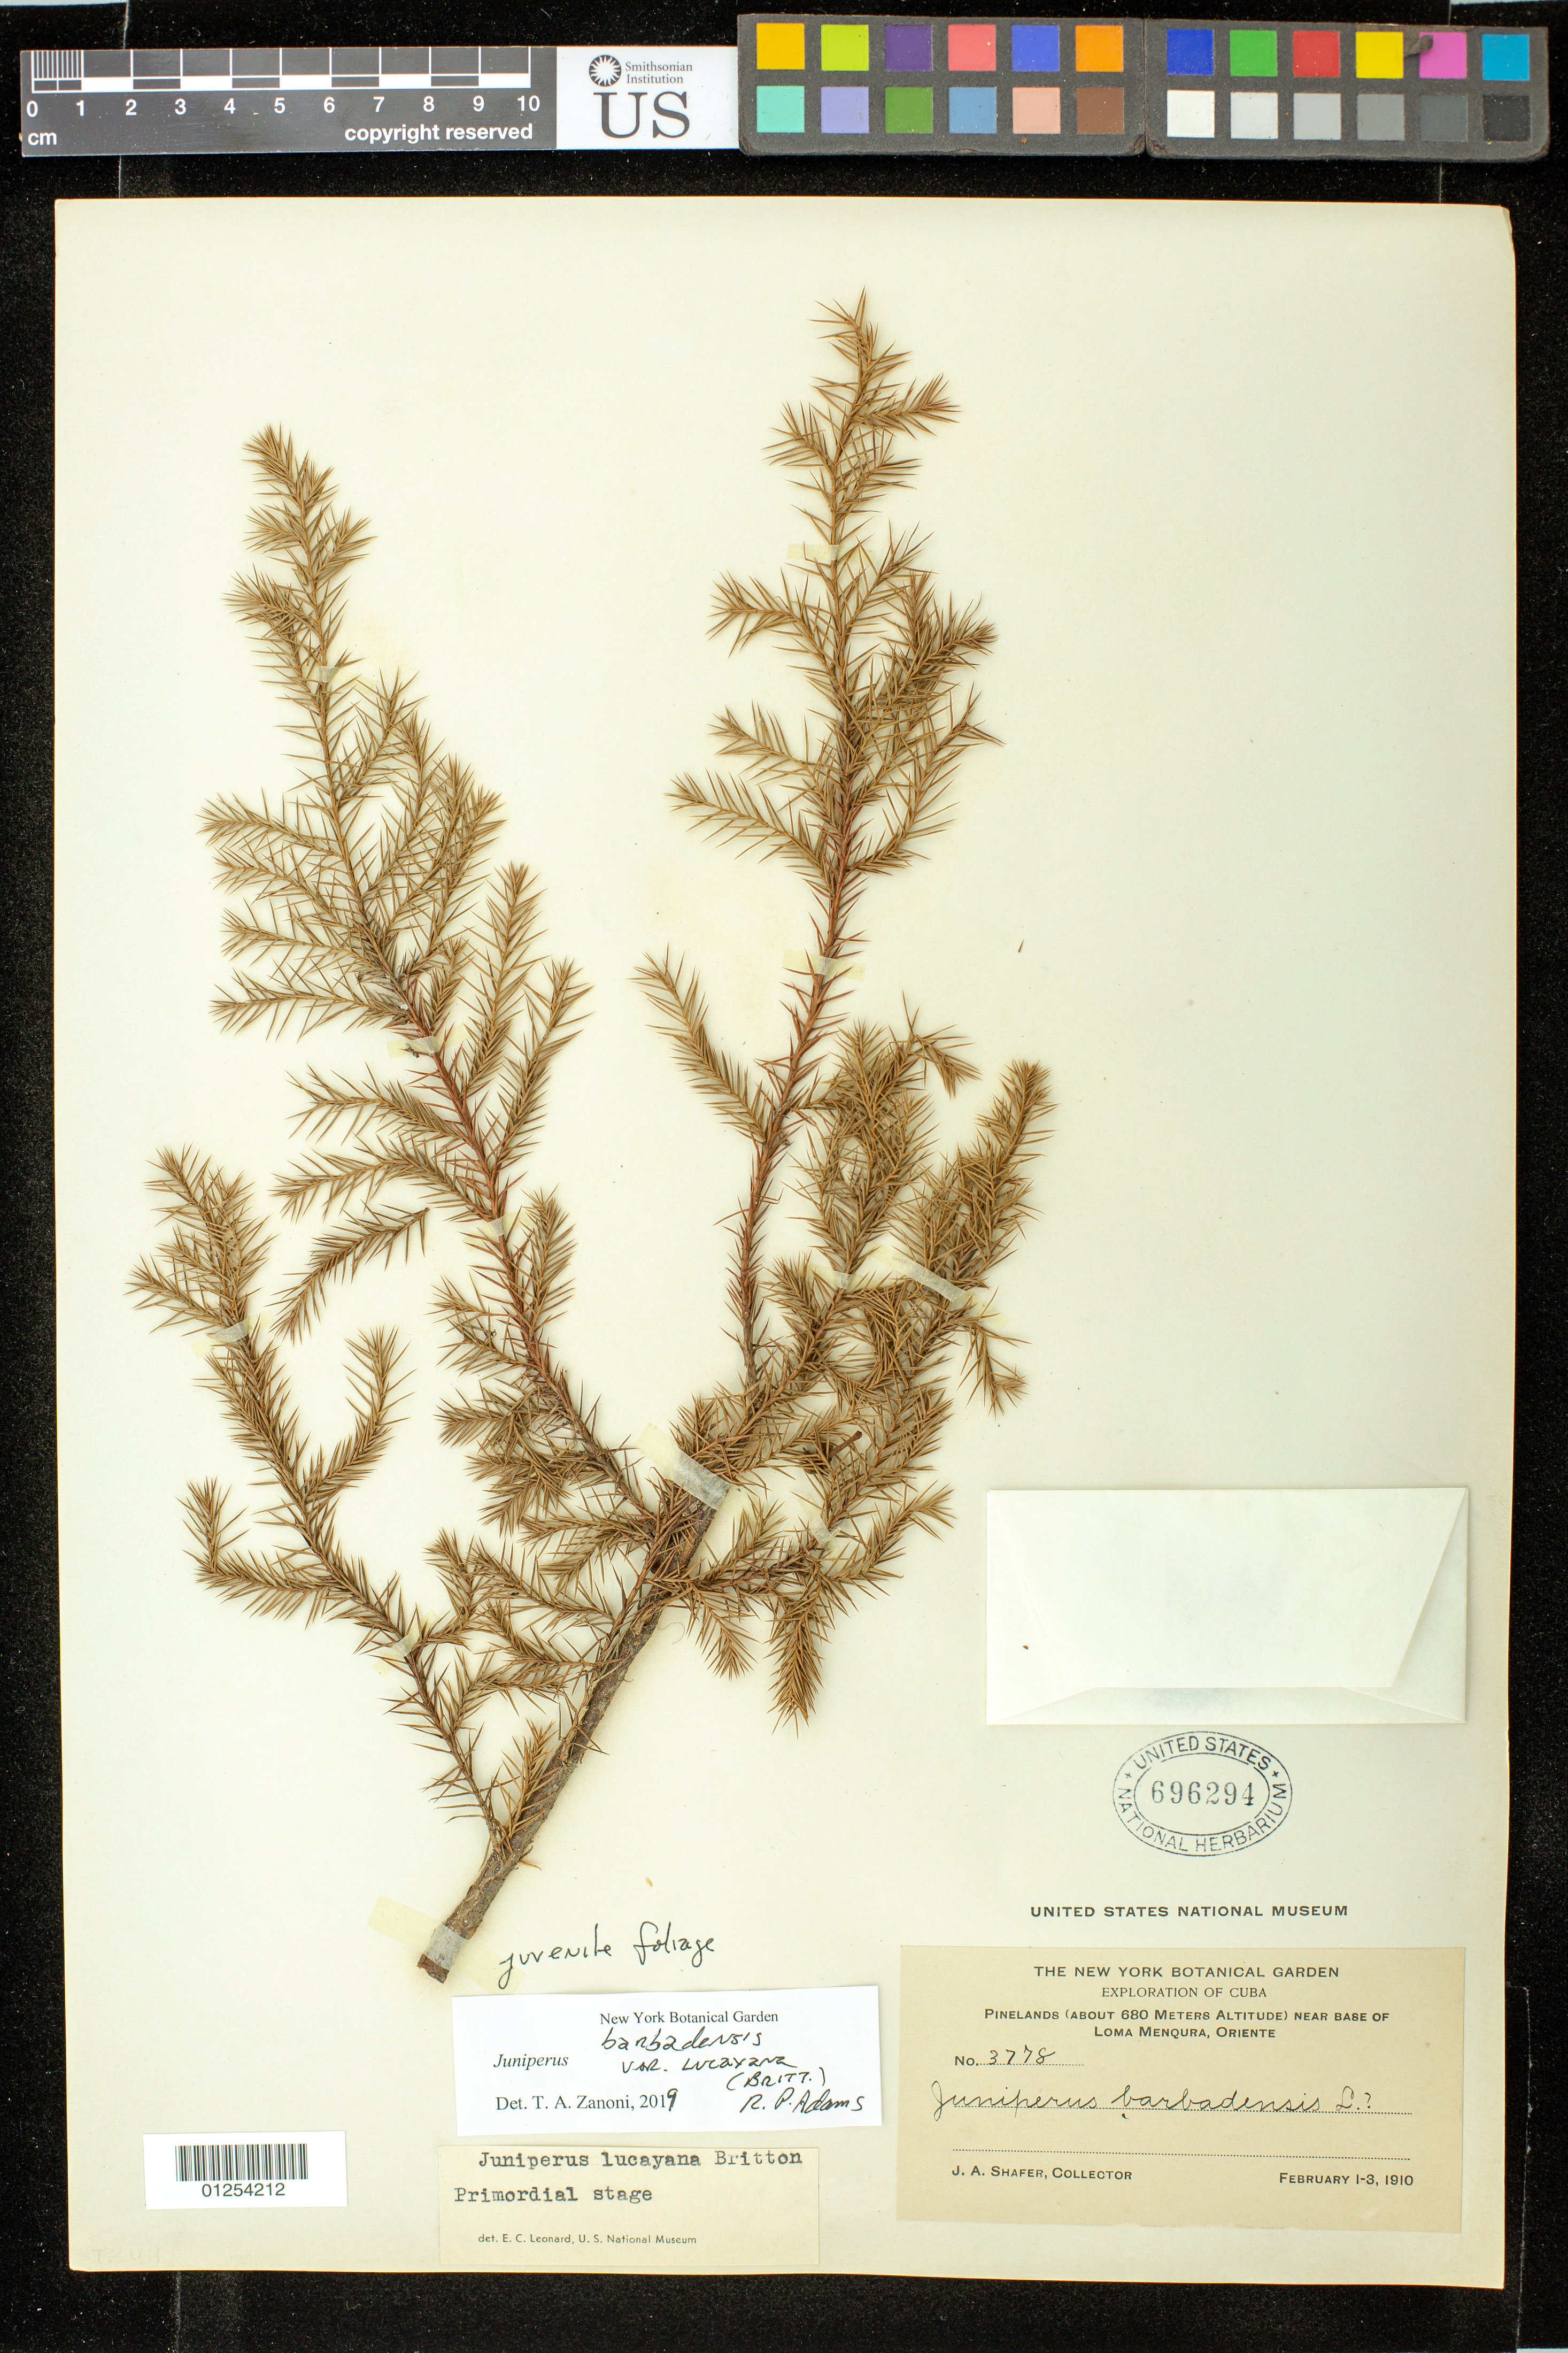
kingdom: Plantae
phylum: Tracheophyta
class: Pinopsida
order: Pinales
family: Cupressaceae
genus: Juniperus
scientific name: Juniperus barbadensis var. lucayana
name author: (Britton) R.P. Adams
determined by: Zanoni, T. A., (NY), New York Botanical Garden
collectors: J. A. Shafer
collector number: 3778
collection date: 1910-02-01/1910-02-03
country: Cuba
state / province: Oriente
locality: Near Base of Loma Menqura.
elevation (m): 680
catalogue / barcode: US 696294